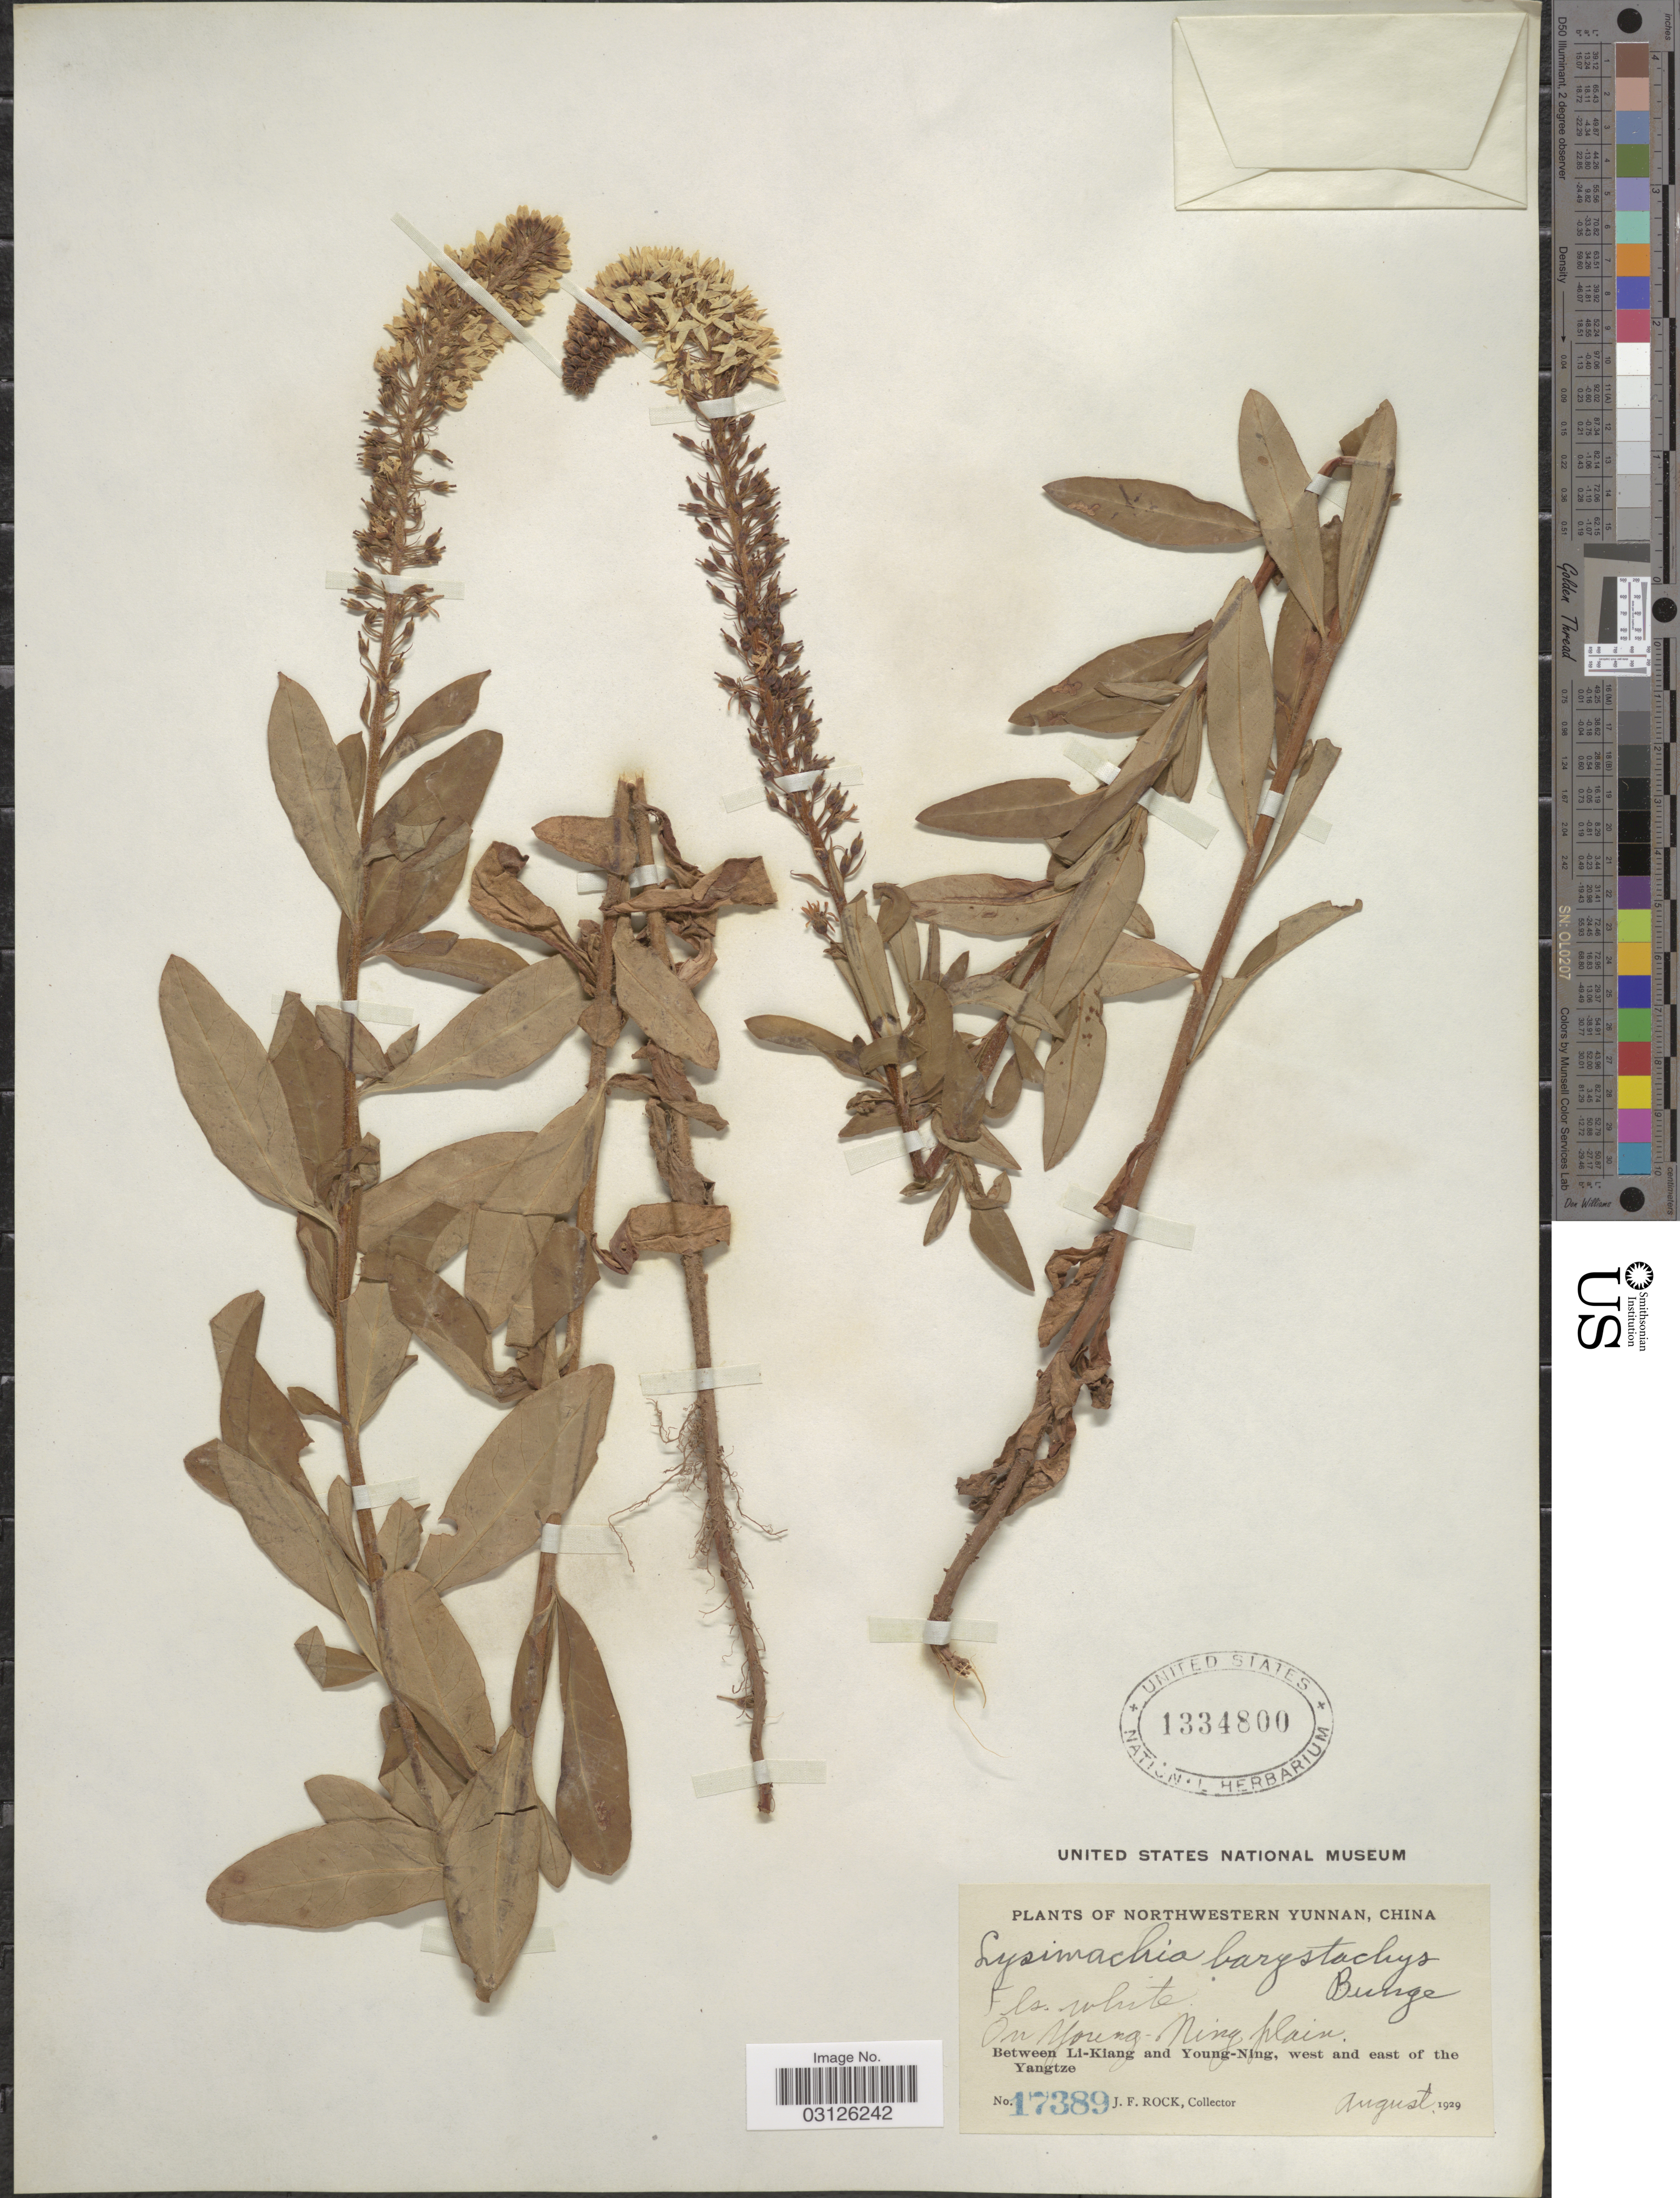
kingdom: Plantae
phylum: Tracheophyta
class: Magnoliopsida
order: Ericales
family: Primulaceae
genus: Lysimachia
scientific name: Lysimachia barystachys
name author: Bunge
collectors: J. Rock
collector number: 17389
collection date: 1929-08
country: China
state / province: Yunnan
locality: Northwestern Yunnan. On Young-Ning plain. Between Li-Kiang and Young-Ning, west and east of the Yangtze.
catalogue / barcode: US 1334800